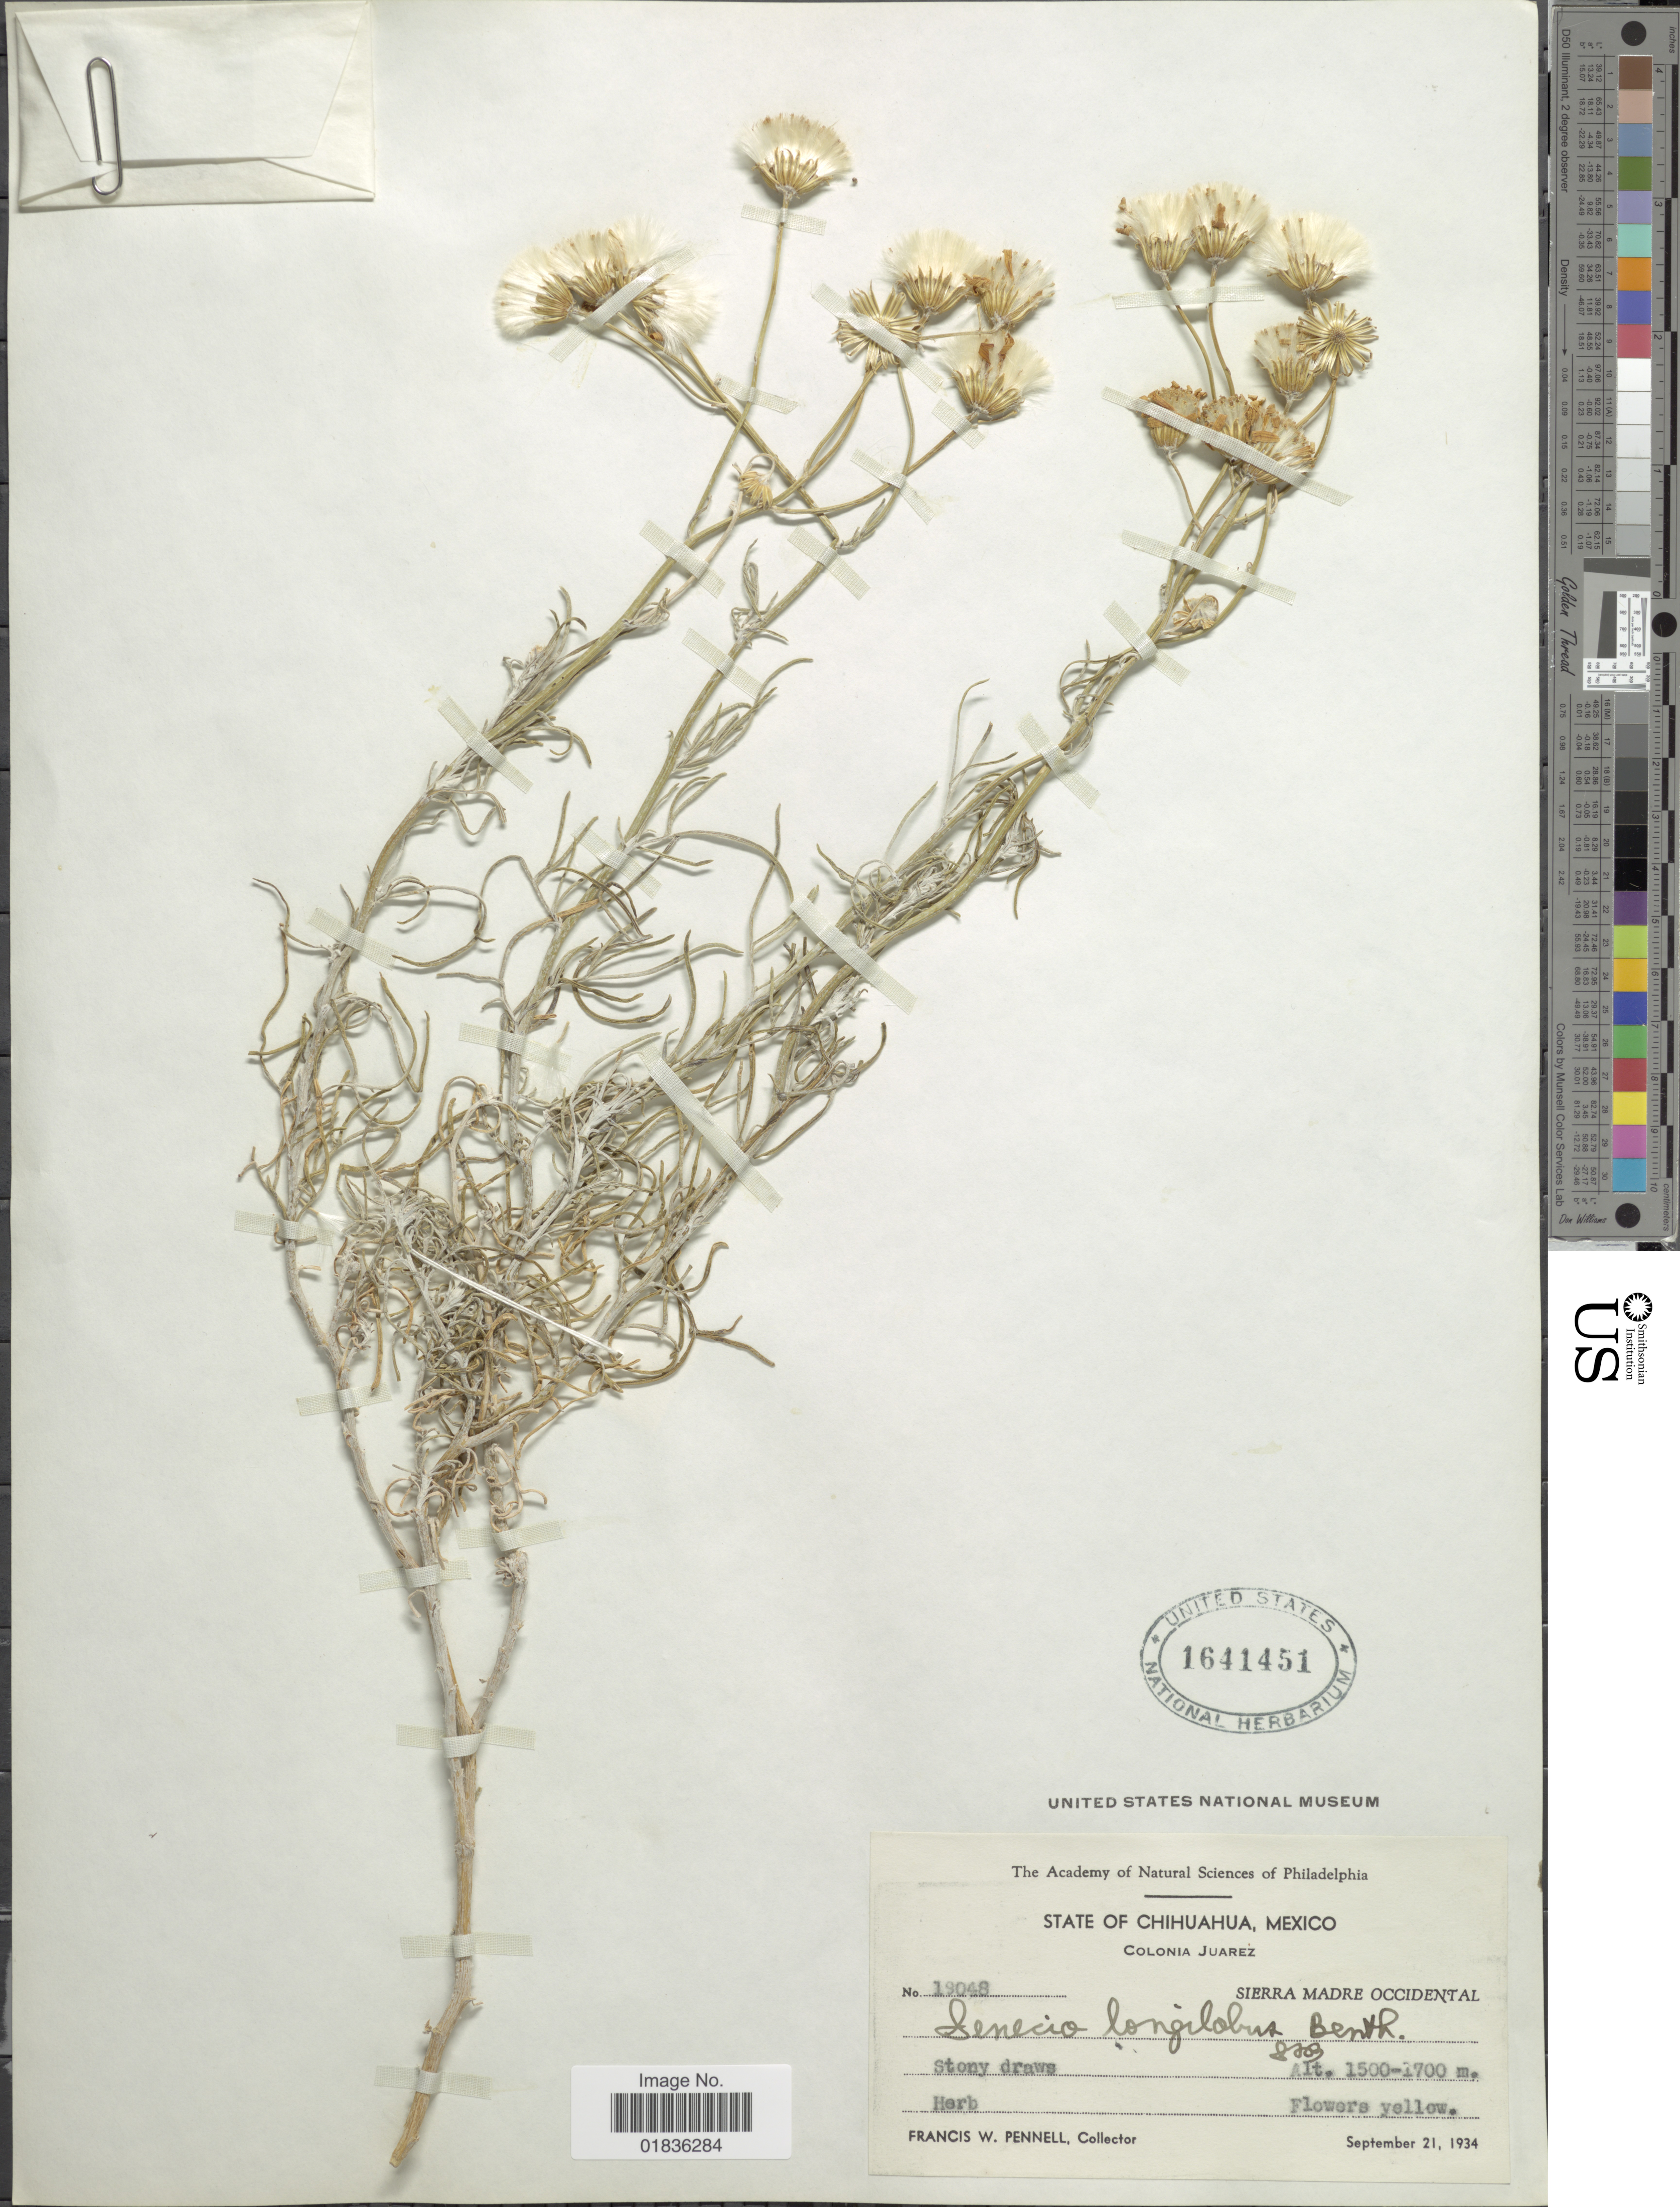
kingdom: Plantae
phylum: Tracheophyta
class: Magnoliopsida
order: Asterales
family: Asteraceae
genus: Senecio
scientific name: Senecio flaccidus var. flaccidus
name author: Less.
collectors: F. W. Pennell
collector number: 19048*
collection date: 1934-09-21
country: Mexico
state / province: Chihuahua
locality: Colonia Juarez, Sierra Madre Occidental, stony draws.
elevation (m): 1500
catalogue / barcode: US 1641451